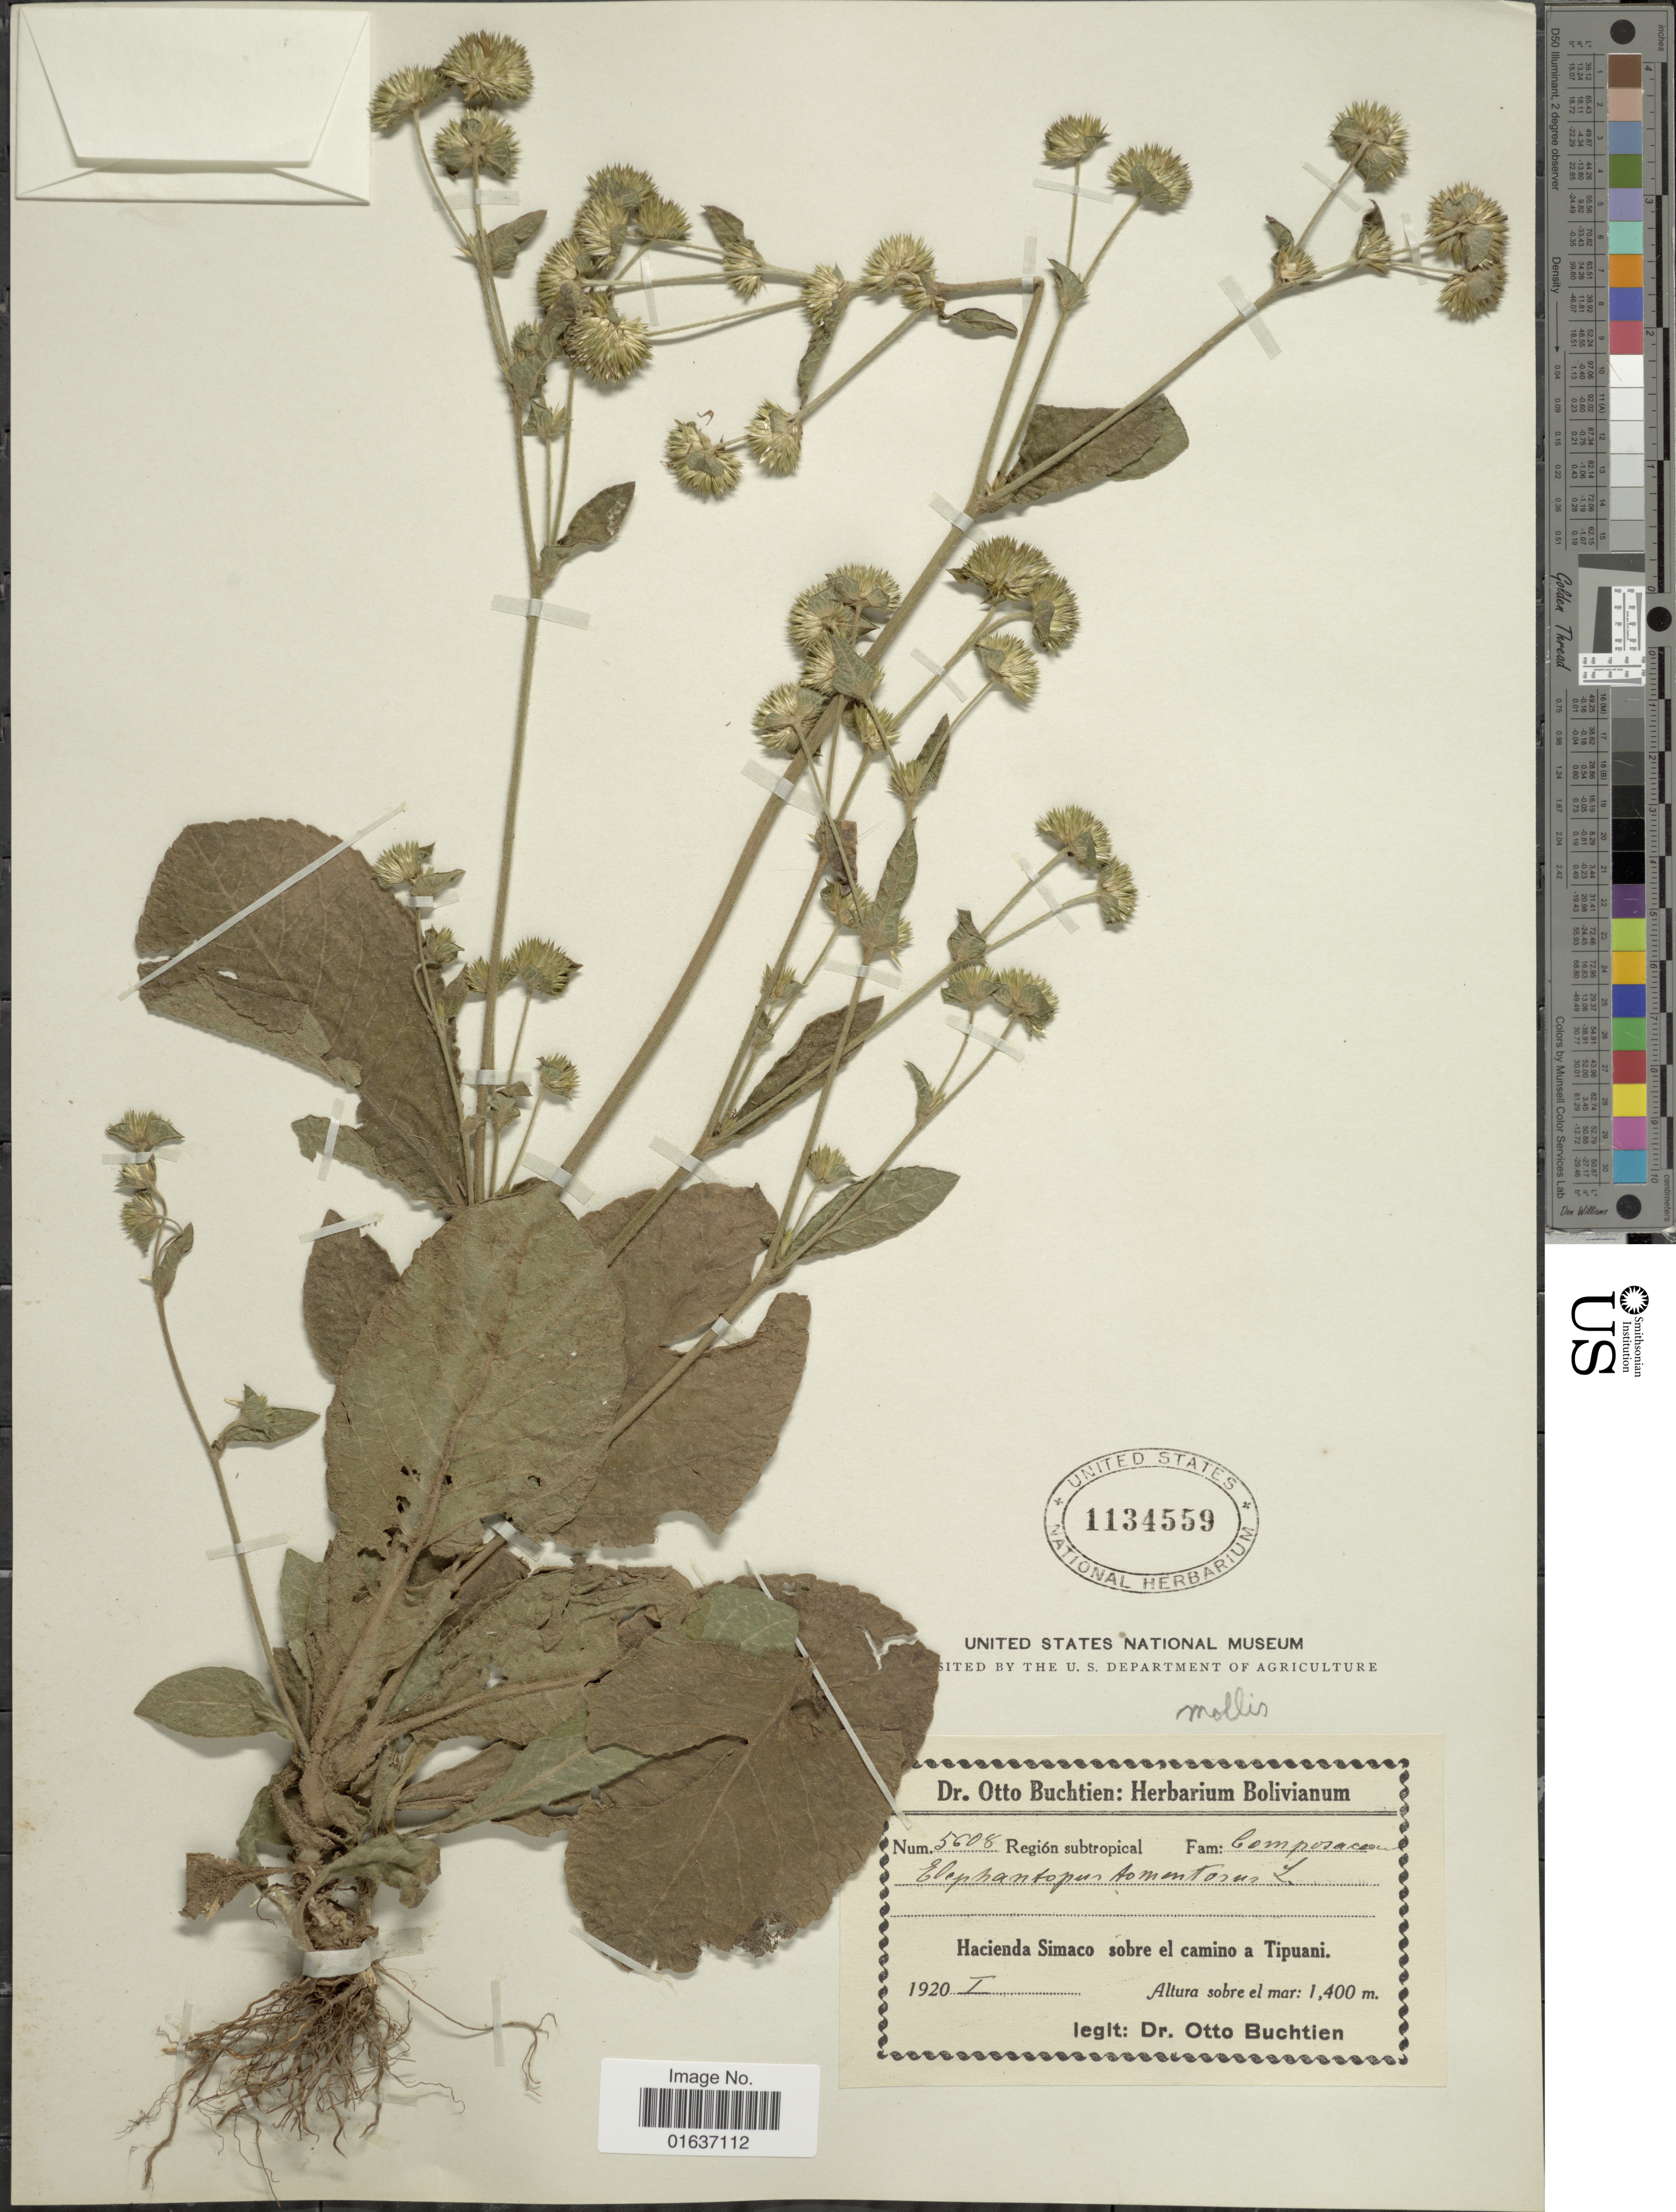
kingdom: Plantae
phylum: Tracheophyta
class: Magnoliopsida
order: Asterales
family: Asteraceae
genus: Elephantopus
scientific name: Elephantopus mollis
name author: Kunth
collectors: O. Buchtien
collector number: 5608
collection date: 1920-01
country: Bolivia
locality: Región subtropical, hacienda Simaco sobre el camino a Tipuani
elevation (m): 1400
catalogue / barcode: US 1134559